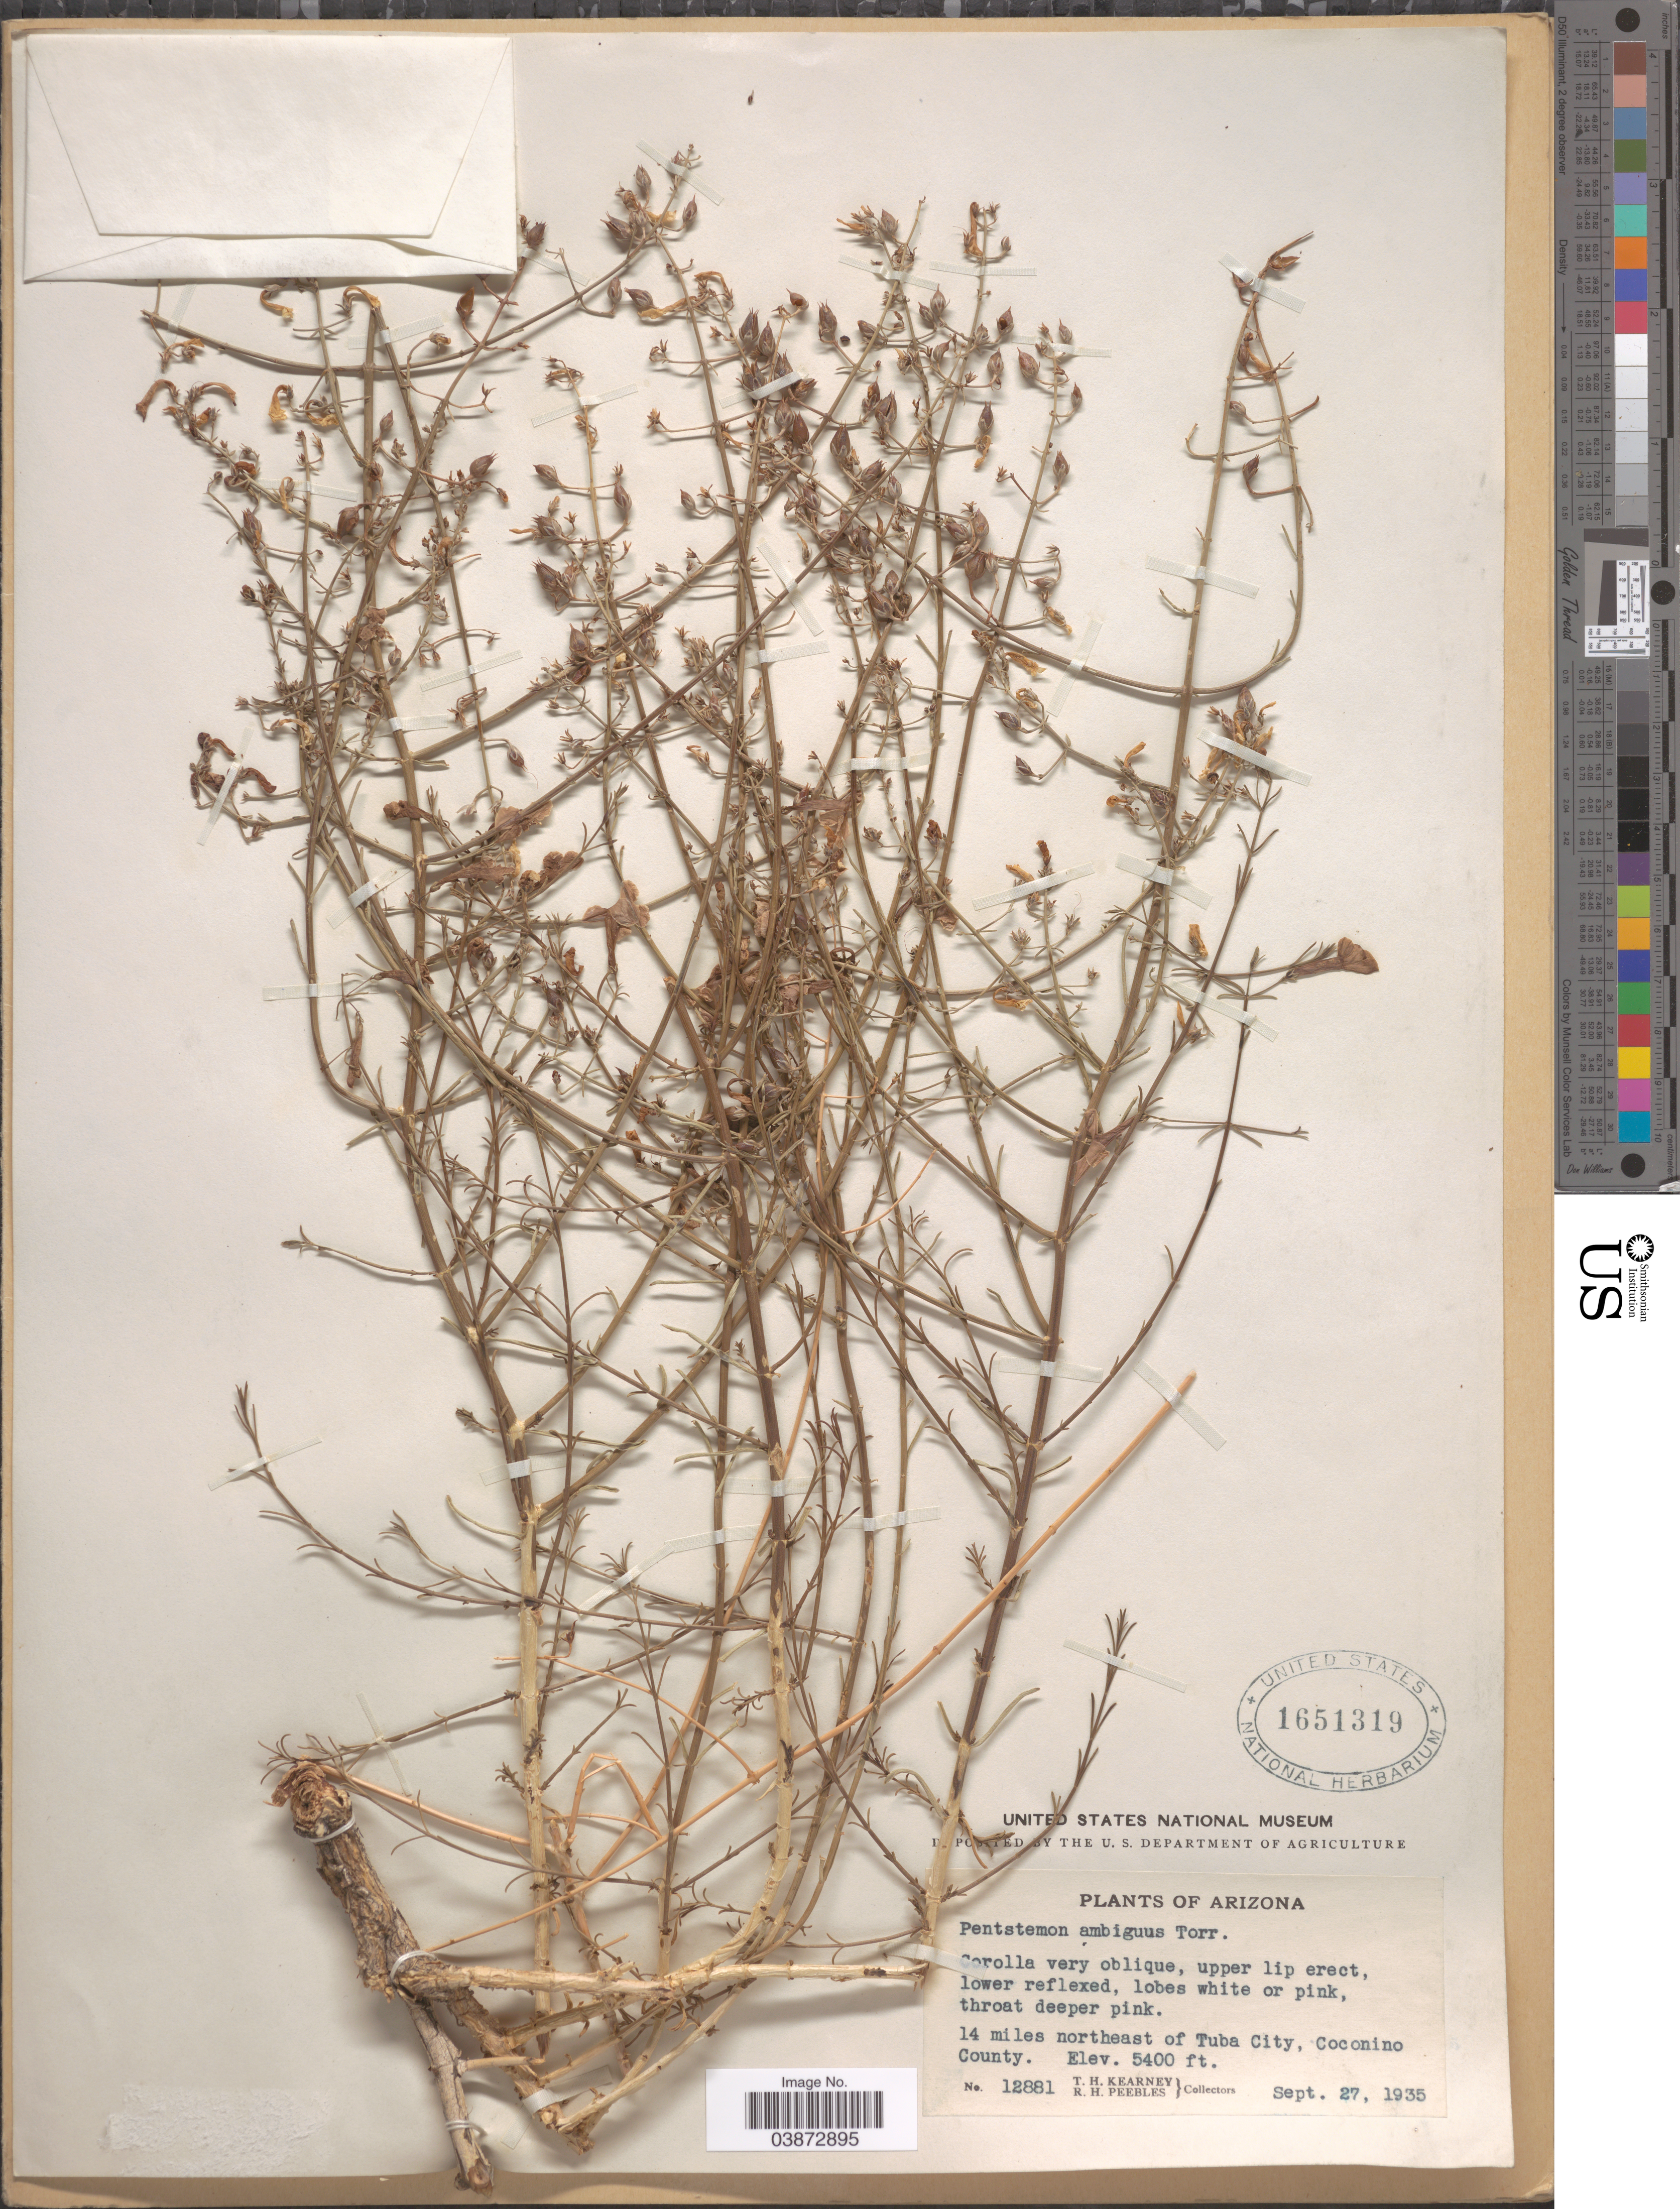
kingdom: Plantae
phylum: Tracheophyta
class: Magnoliopsida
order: Lamiales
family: Plantaginaceae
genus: Penstemon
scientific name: Penstemon ambiguus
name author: Torr.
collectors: T. H. Kearney & R. H. Peebles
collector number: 12881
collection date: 1935-09-27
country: United States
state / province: Arizona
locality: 14 miles northeast of Tuba City, Coconino County.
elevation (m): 1646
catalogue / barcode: US 1651319